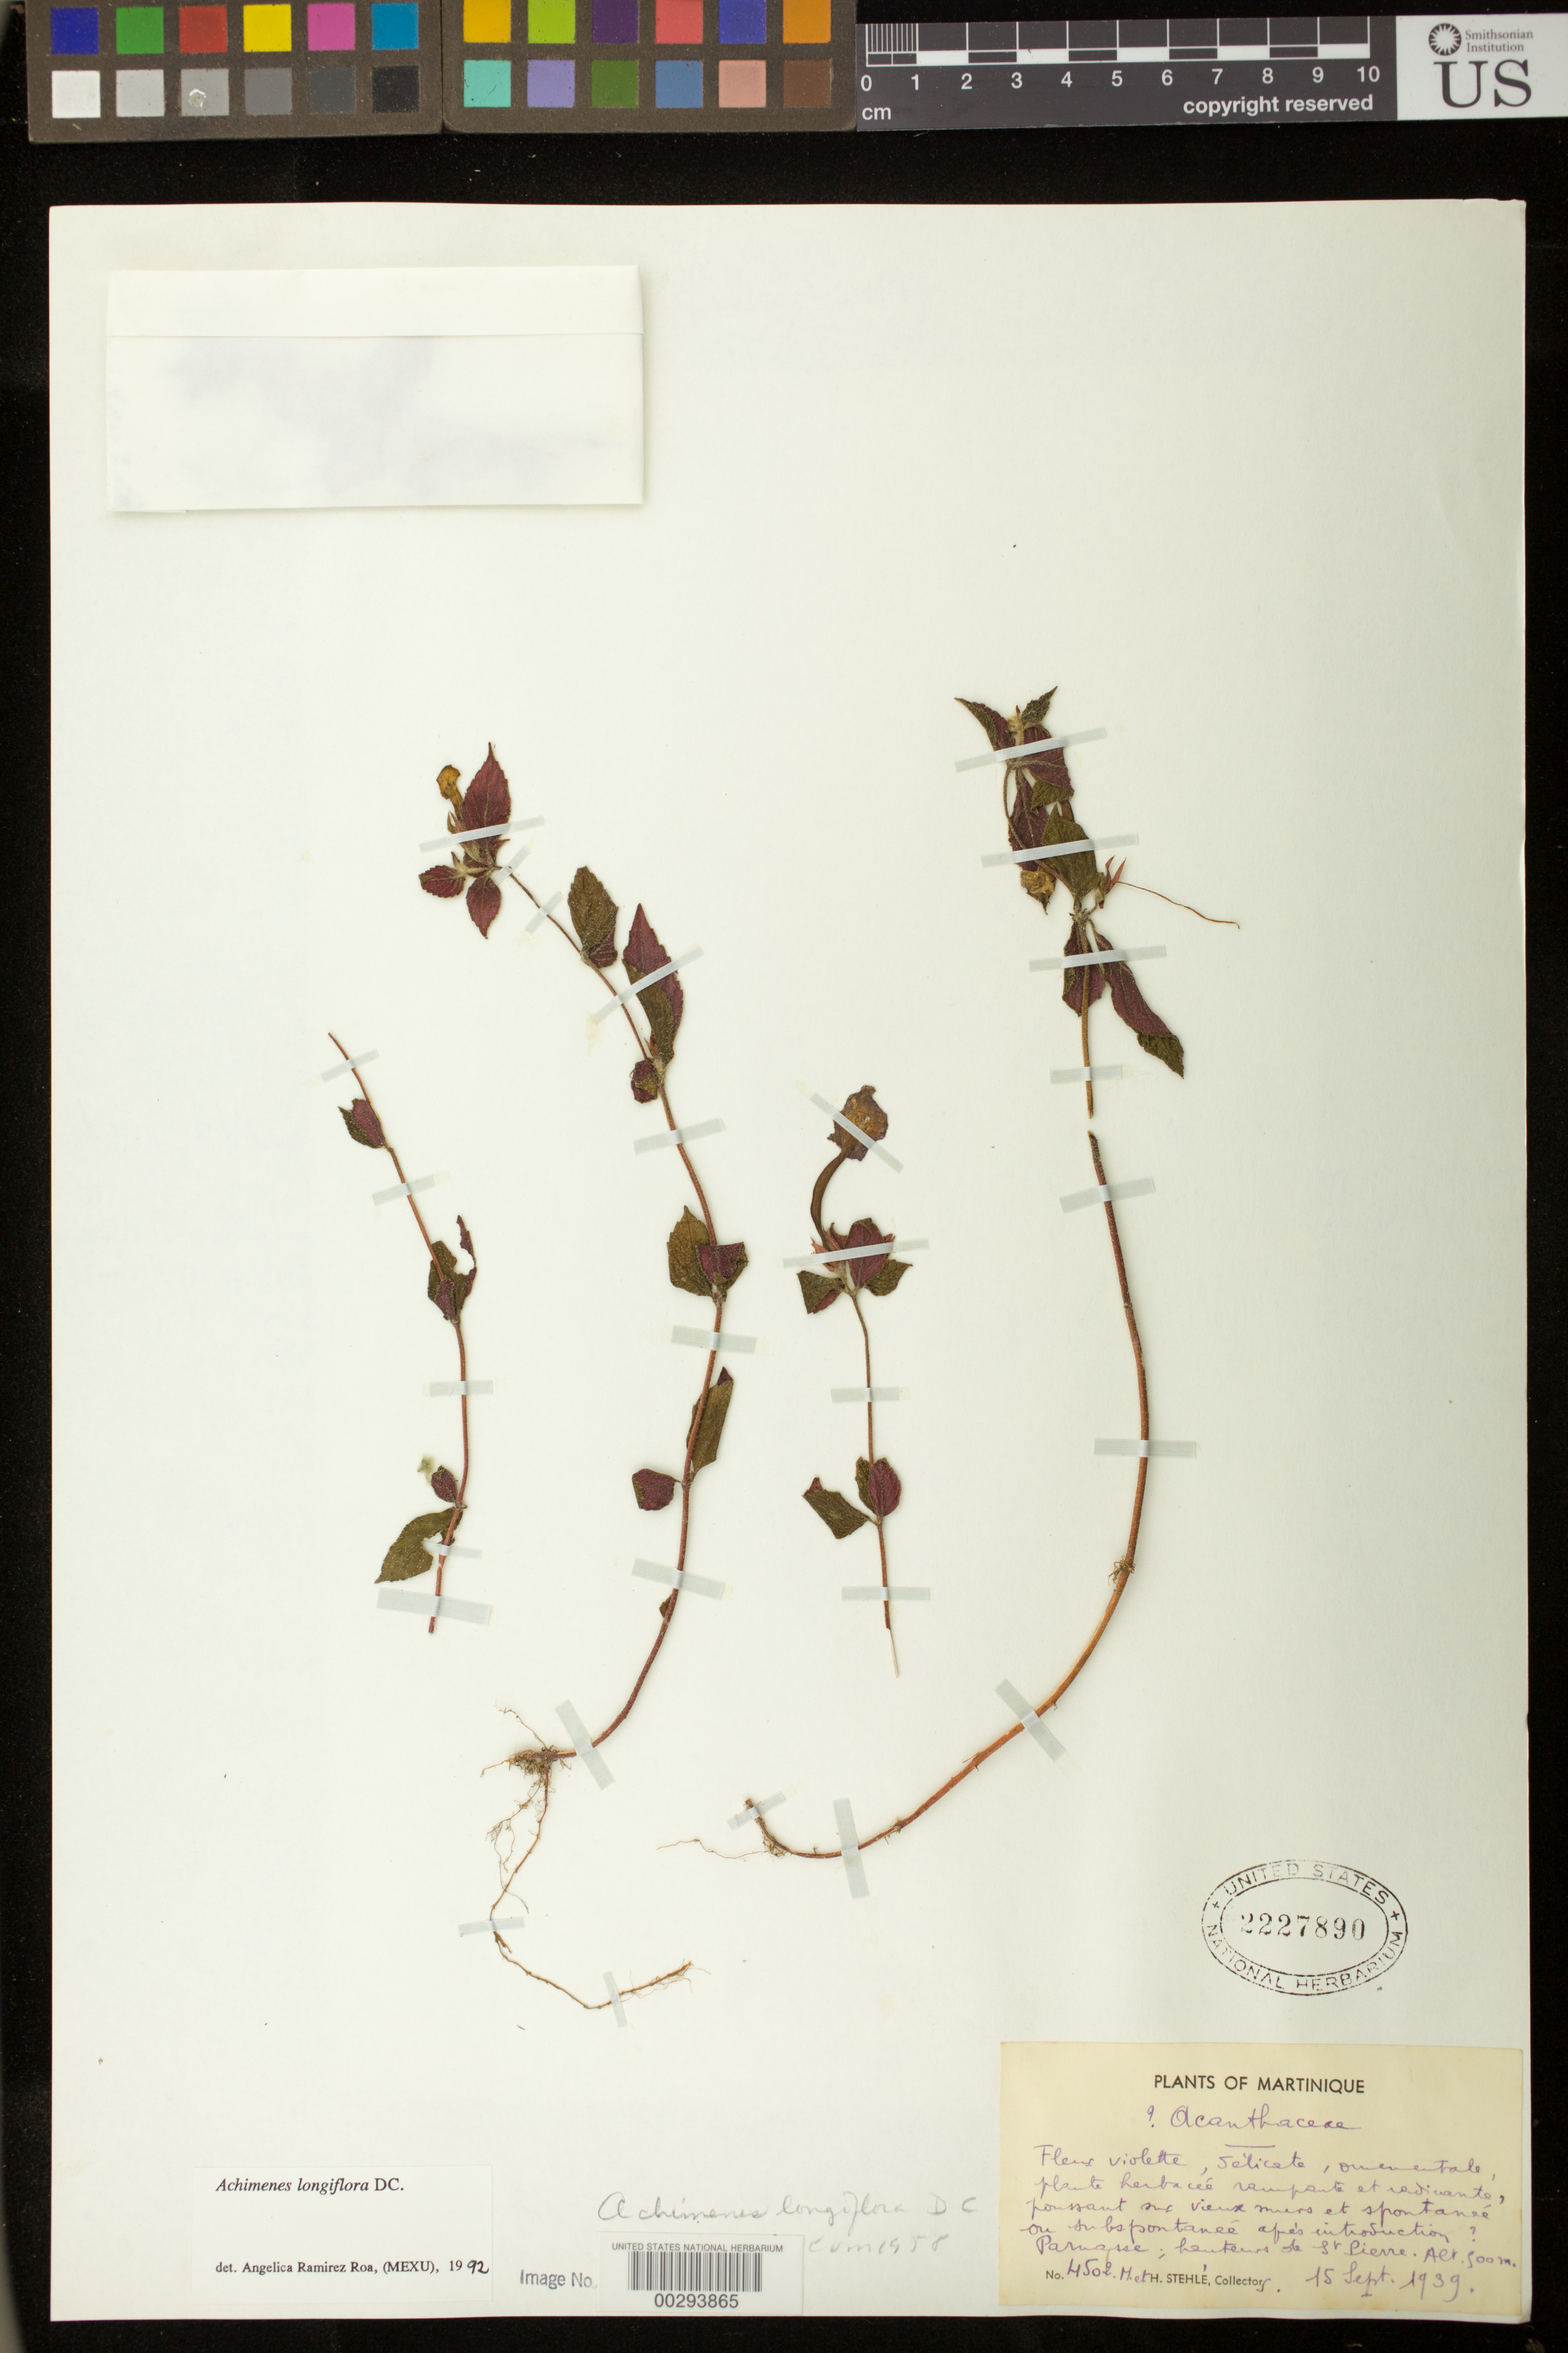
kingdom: Plantae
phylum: Tracheophyta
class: Magnoliopsida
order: Lamiales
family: Gesneriaceae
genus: Achimenes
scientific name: Achimenes longiflora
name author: DC.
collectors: M. Stehlé & H. Stehlé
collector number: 4502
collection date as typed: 15 Sep 1939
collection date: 1939-09-15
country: Martinique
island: Martinique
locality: Paruasse, hauteurs de St Pierre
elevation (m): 500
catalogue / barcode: US 2227890